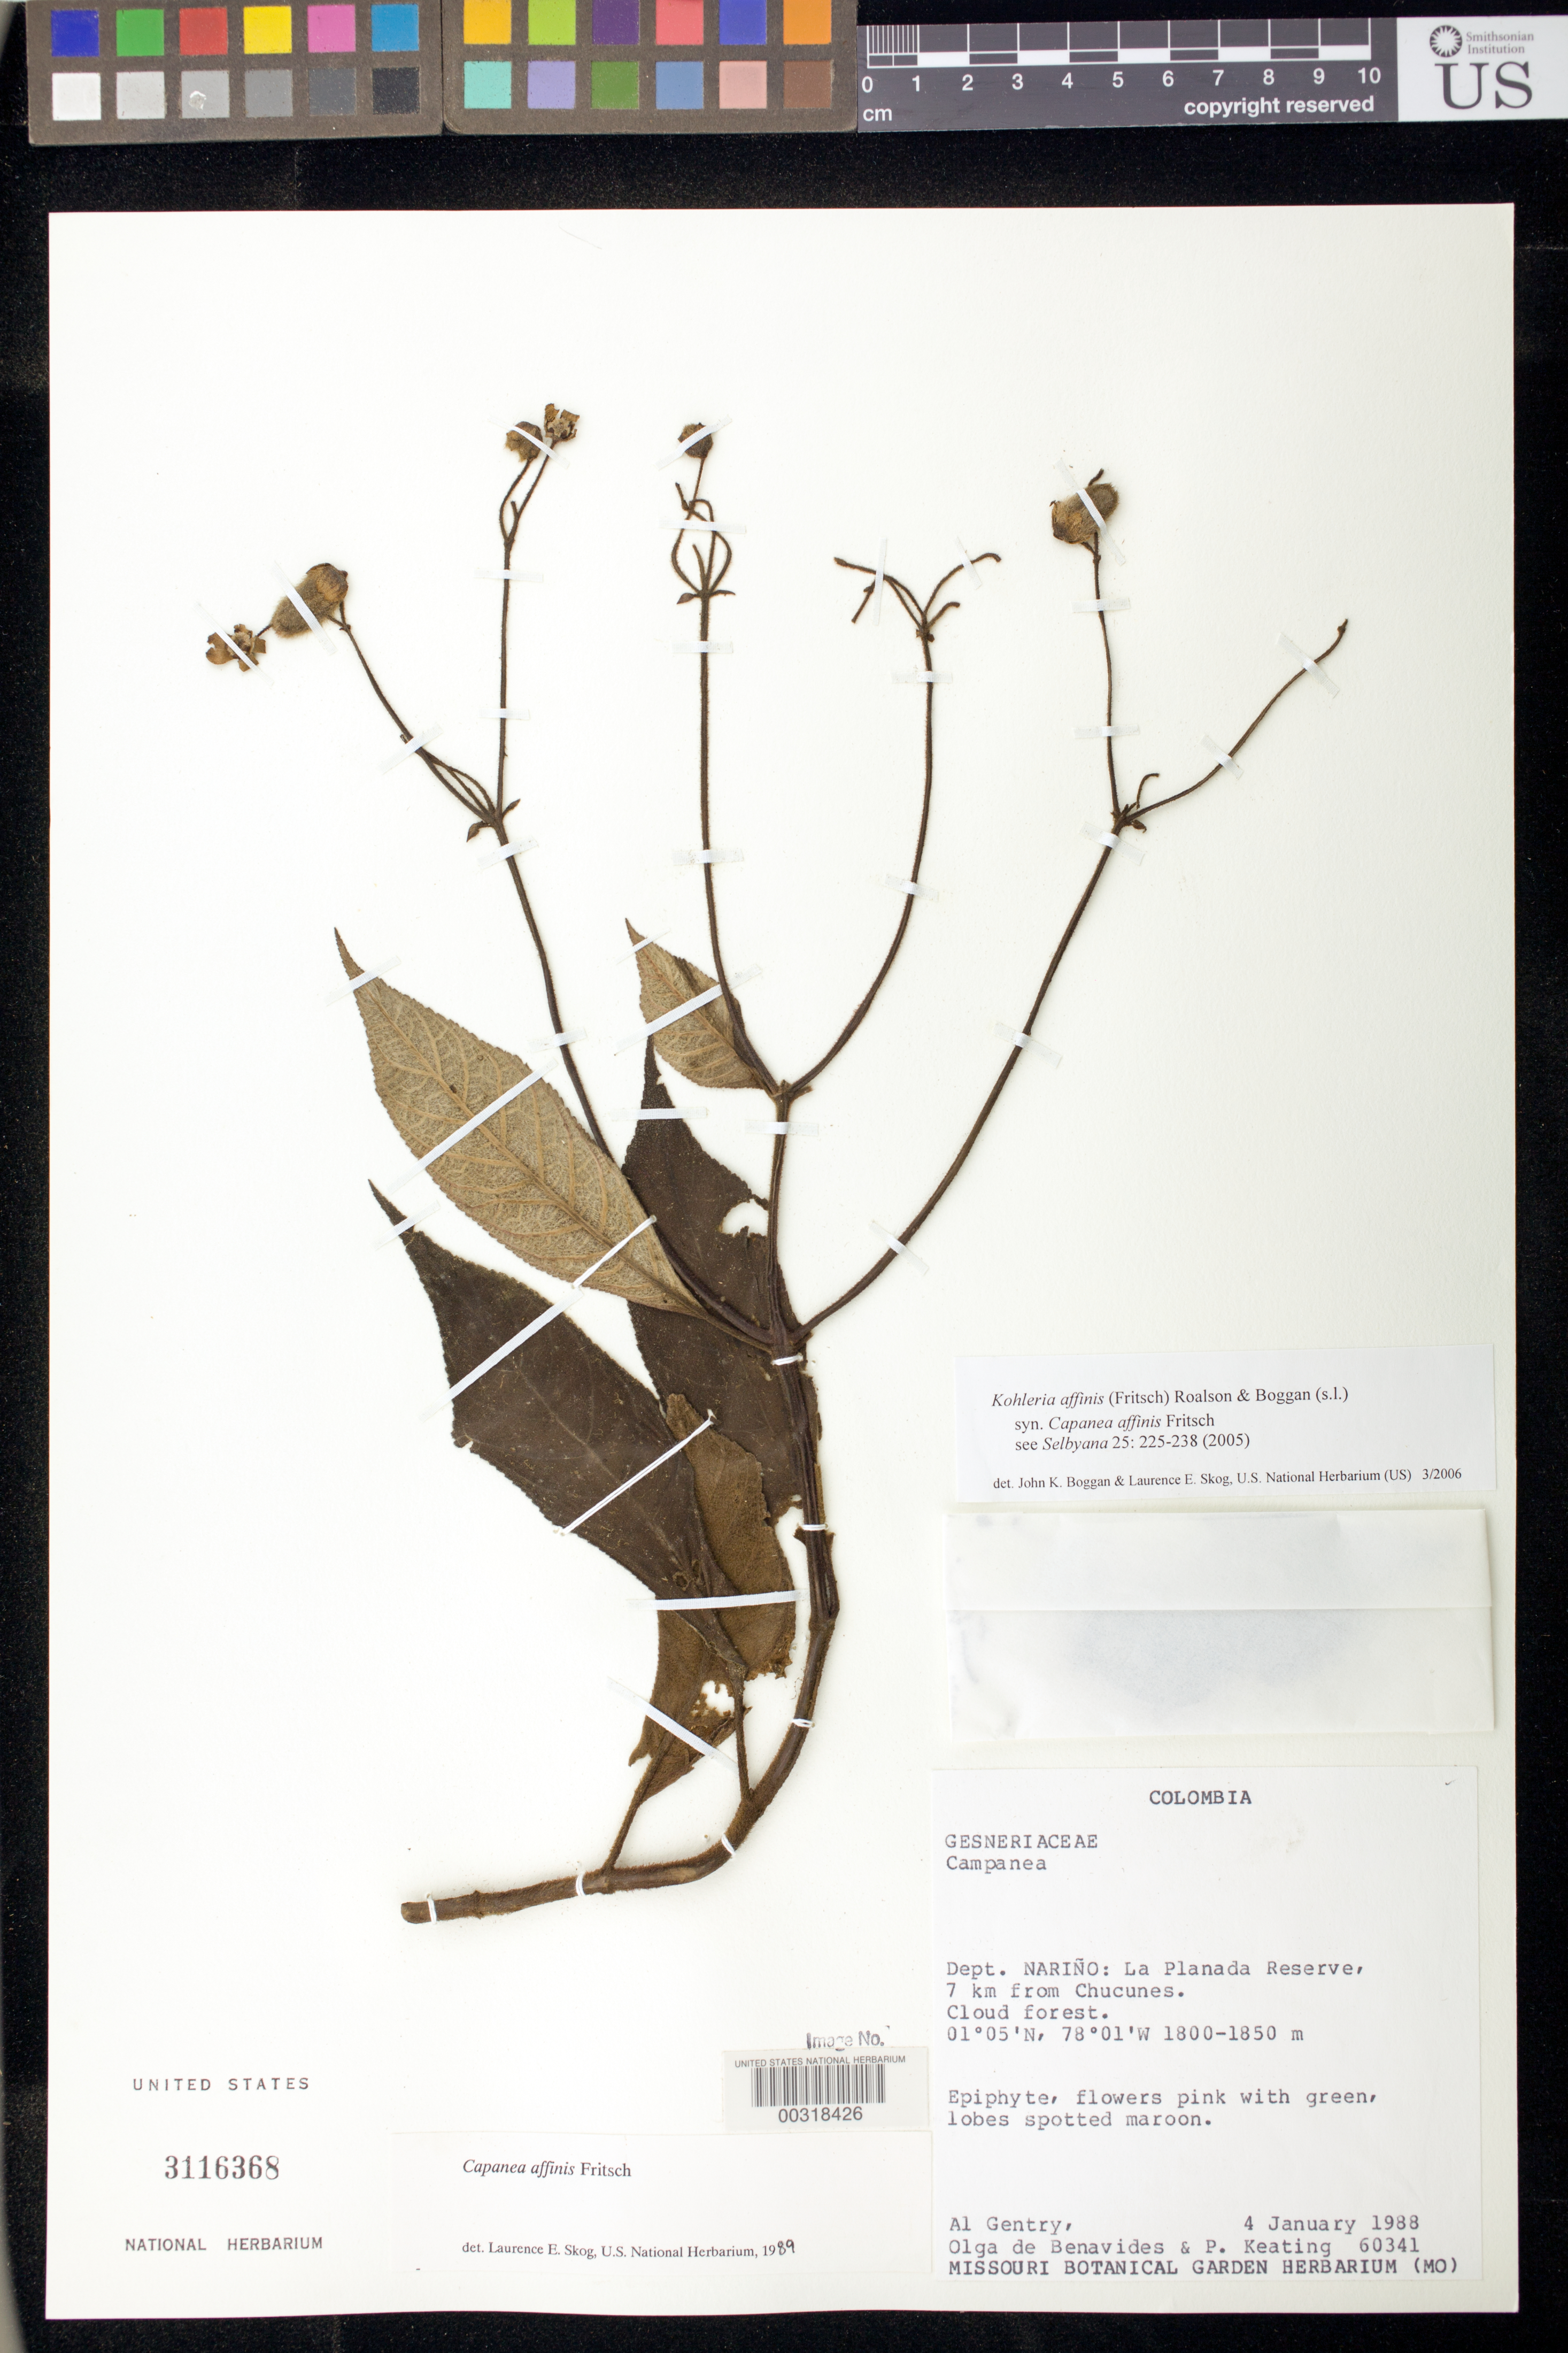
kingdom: Plantae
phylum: Tracheophyta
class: Magnoliopsida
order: Lamiales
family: Gesneriaceae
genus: Kohleria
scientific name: Kohleria affinis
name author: (Fritsch) Roalson & Boggan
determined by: Boggan, J. K.; Skog, L. E.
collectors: A. H. Gentry, Olga S. de Benavides & -- Keating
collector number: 60341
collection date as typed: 04 Jan 1988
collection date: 1988-01-04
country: Colombia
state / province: Nariño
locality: La Planada Reserve, 7 km from Chucunes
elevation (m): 1800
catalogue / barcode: US 3116368